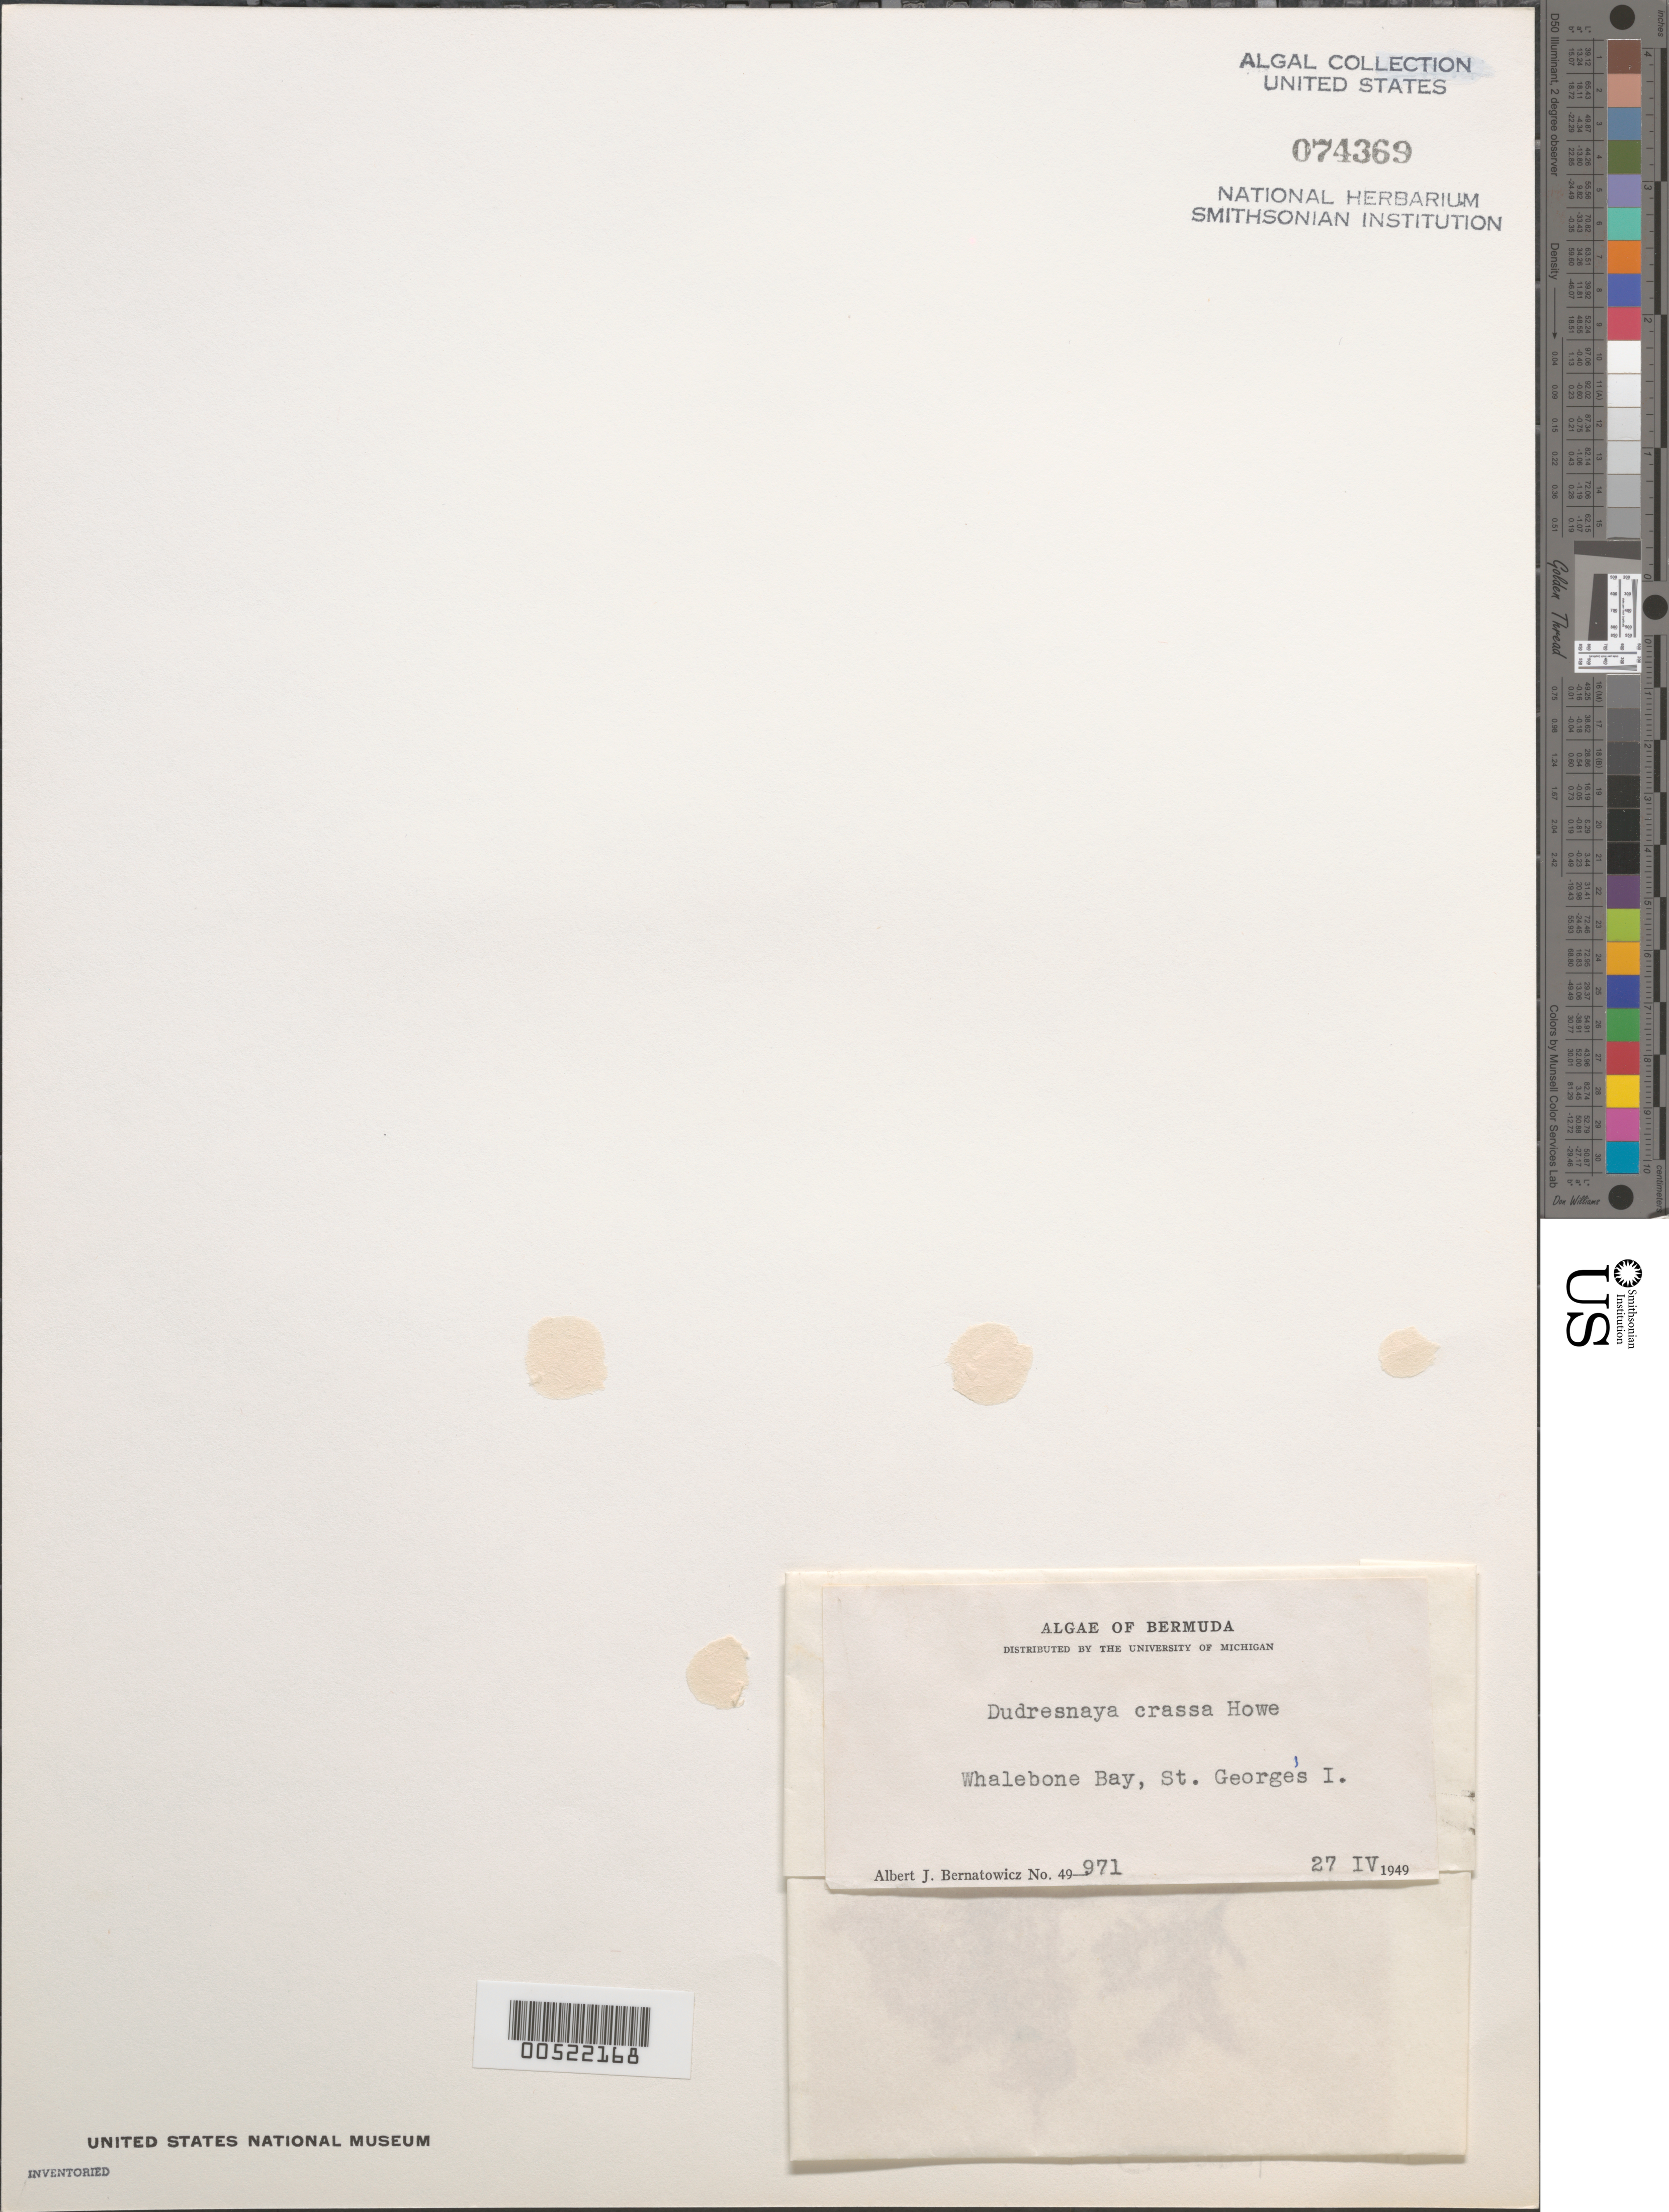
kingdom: Plantae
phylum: Rhodophyta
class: Florideophyceae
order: Gigartinales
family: Dumontiaceae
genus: Dudresnaya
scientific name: Dudresnaya crassa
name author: M. Howe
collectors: A. Bernatowicz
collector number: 49-971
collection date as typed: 27 Apr 1949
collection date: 1949-04-27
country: Bermuda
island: St. George's Island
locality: Whalebone Bay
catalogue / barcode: US 74369